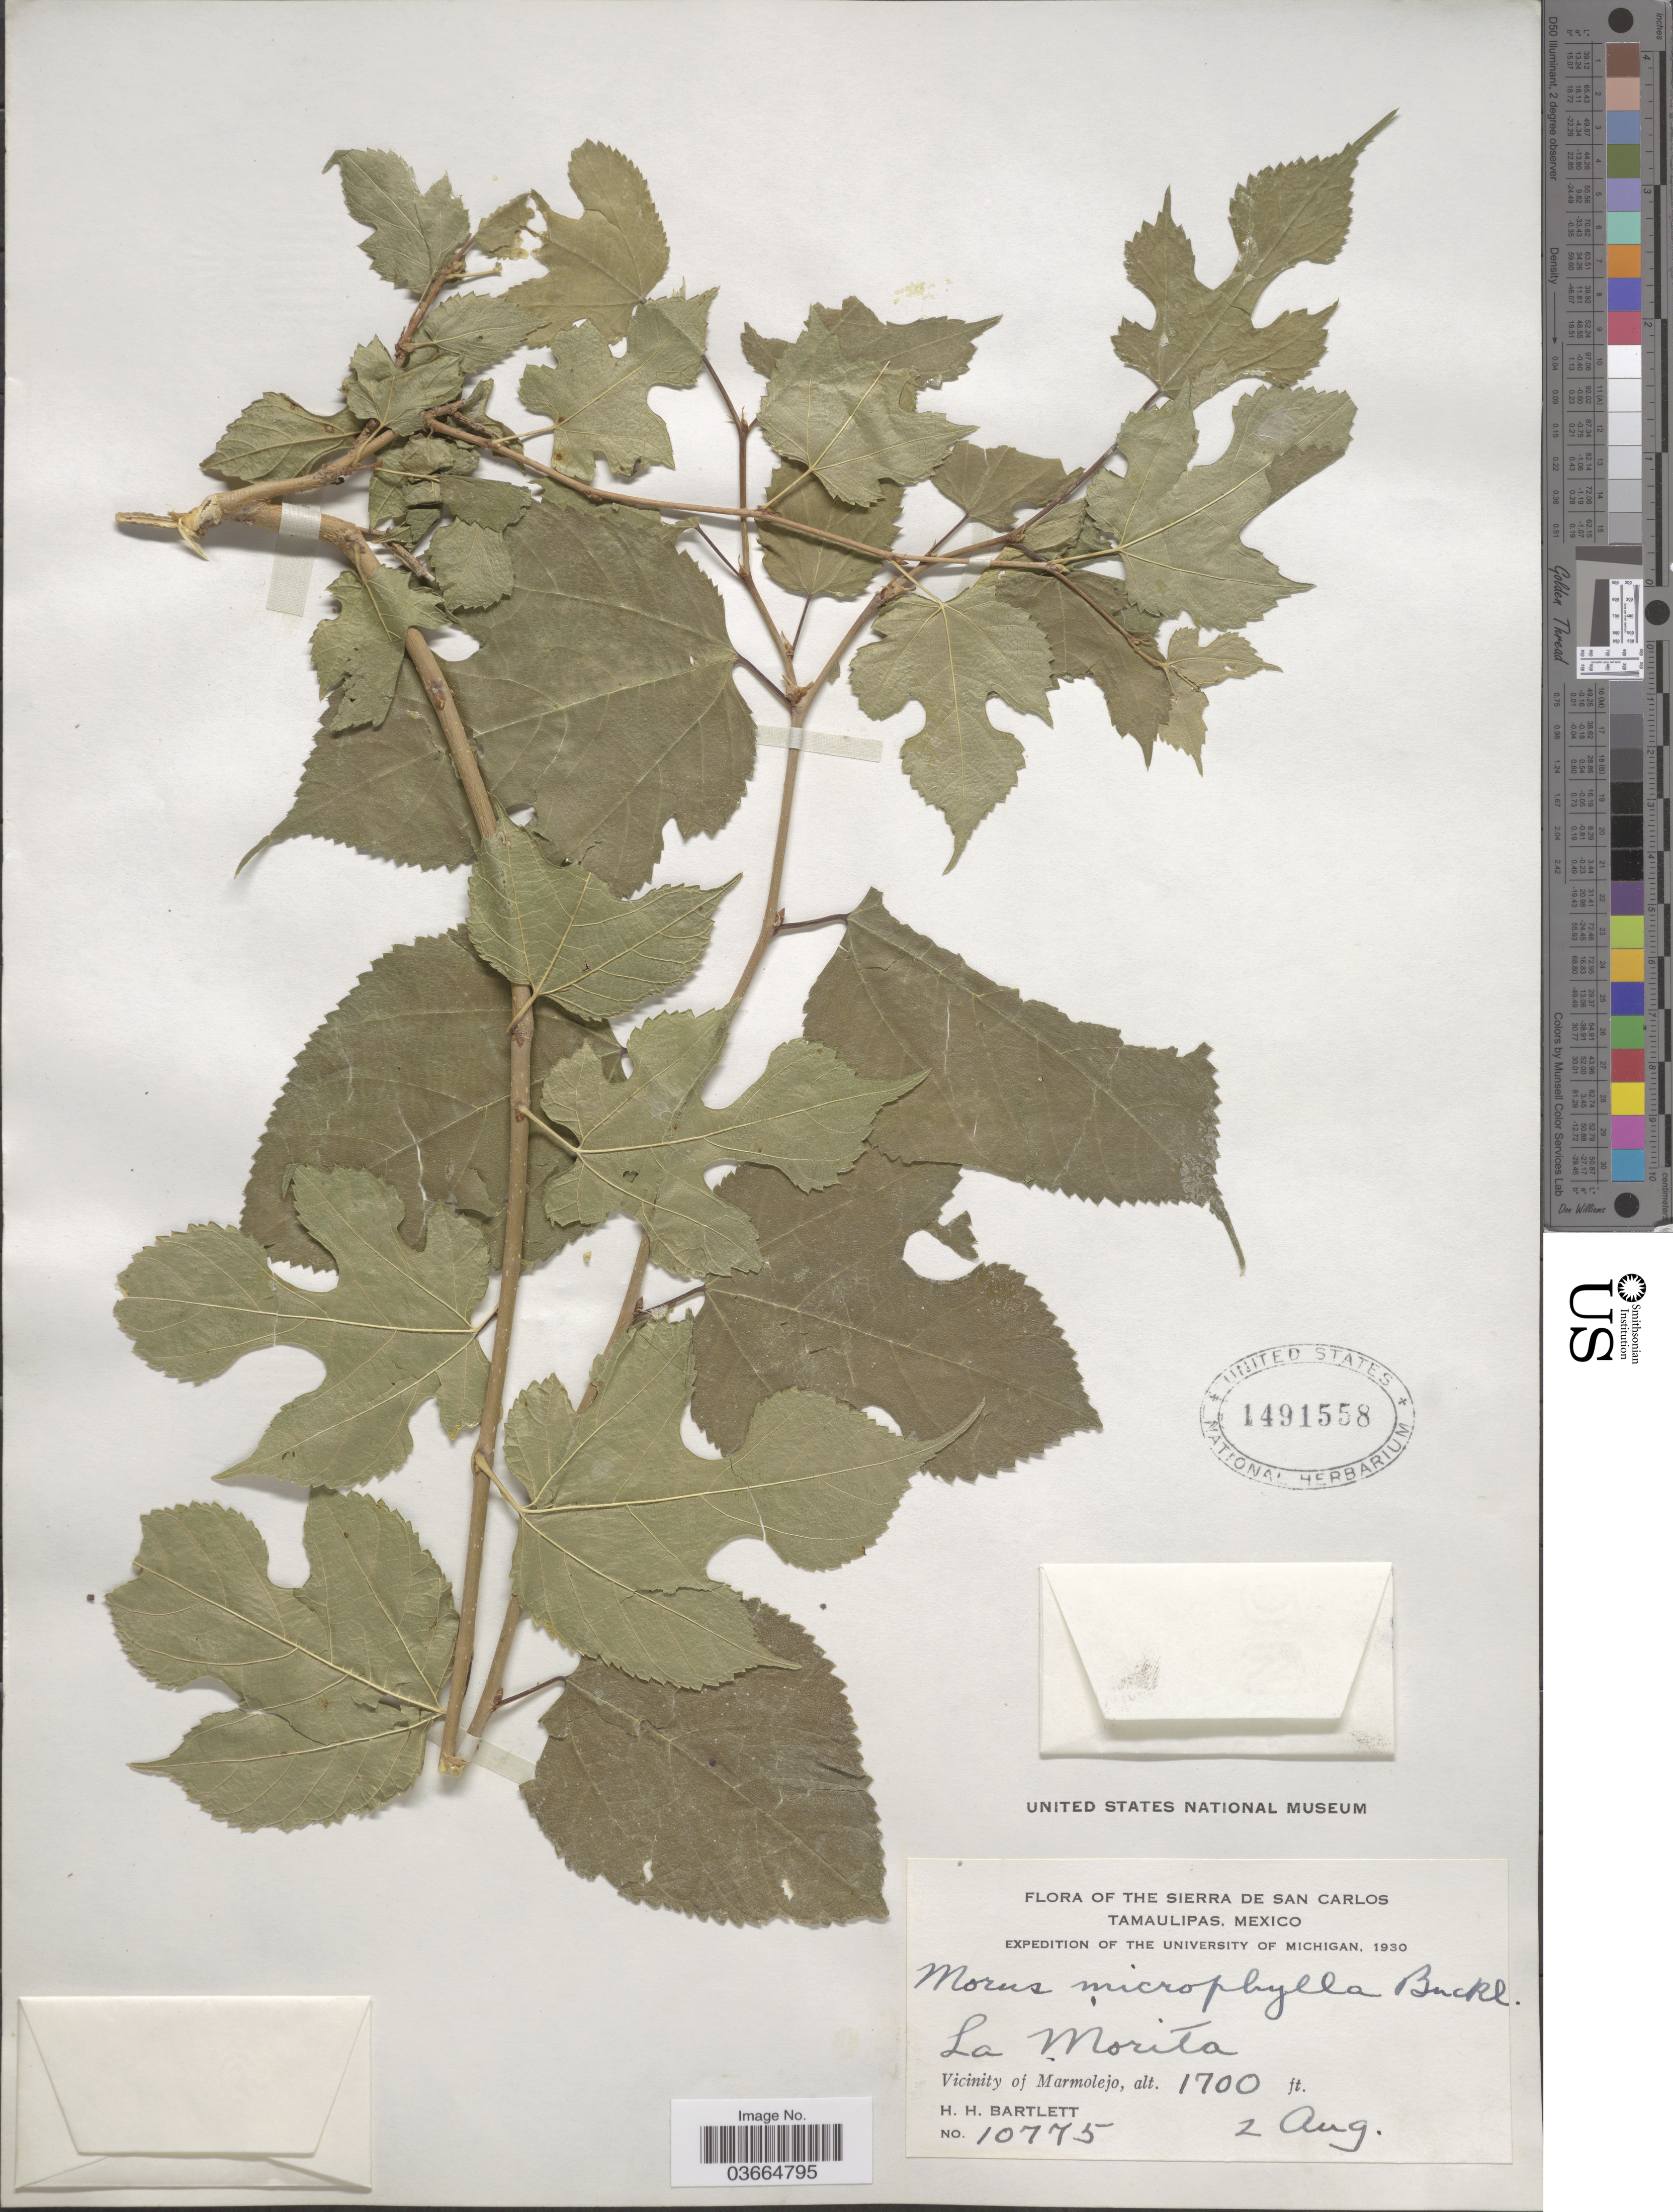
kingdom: Plantae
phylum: Tracheophyta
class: Magnoliopsida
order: Rosales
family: Moraceae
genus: Morus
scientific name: Morus microphylla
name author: Buckley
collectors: H. H. Bartlett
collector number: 10775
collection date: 1930-08-02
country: Mexico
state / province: Tamaulipas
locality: Sierra de San Carlos. La Morita. Vicinity of Marmolejo.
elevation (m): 518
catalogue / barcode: US 1491558